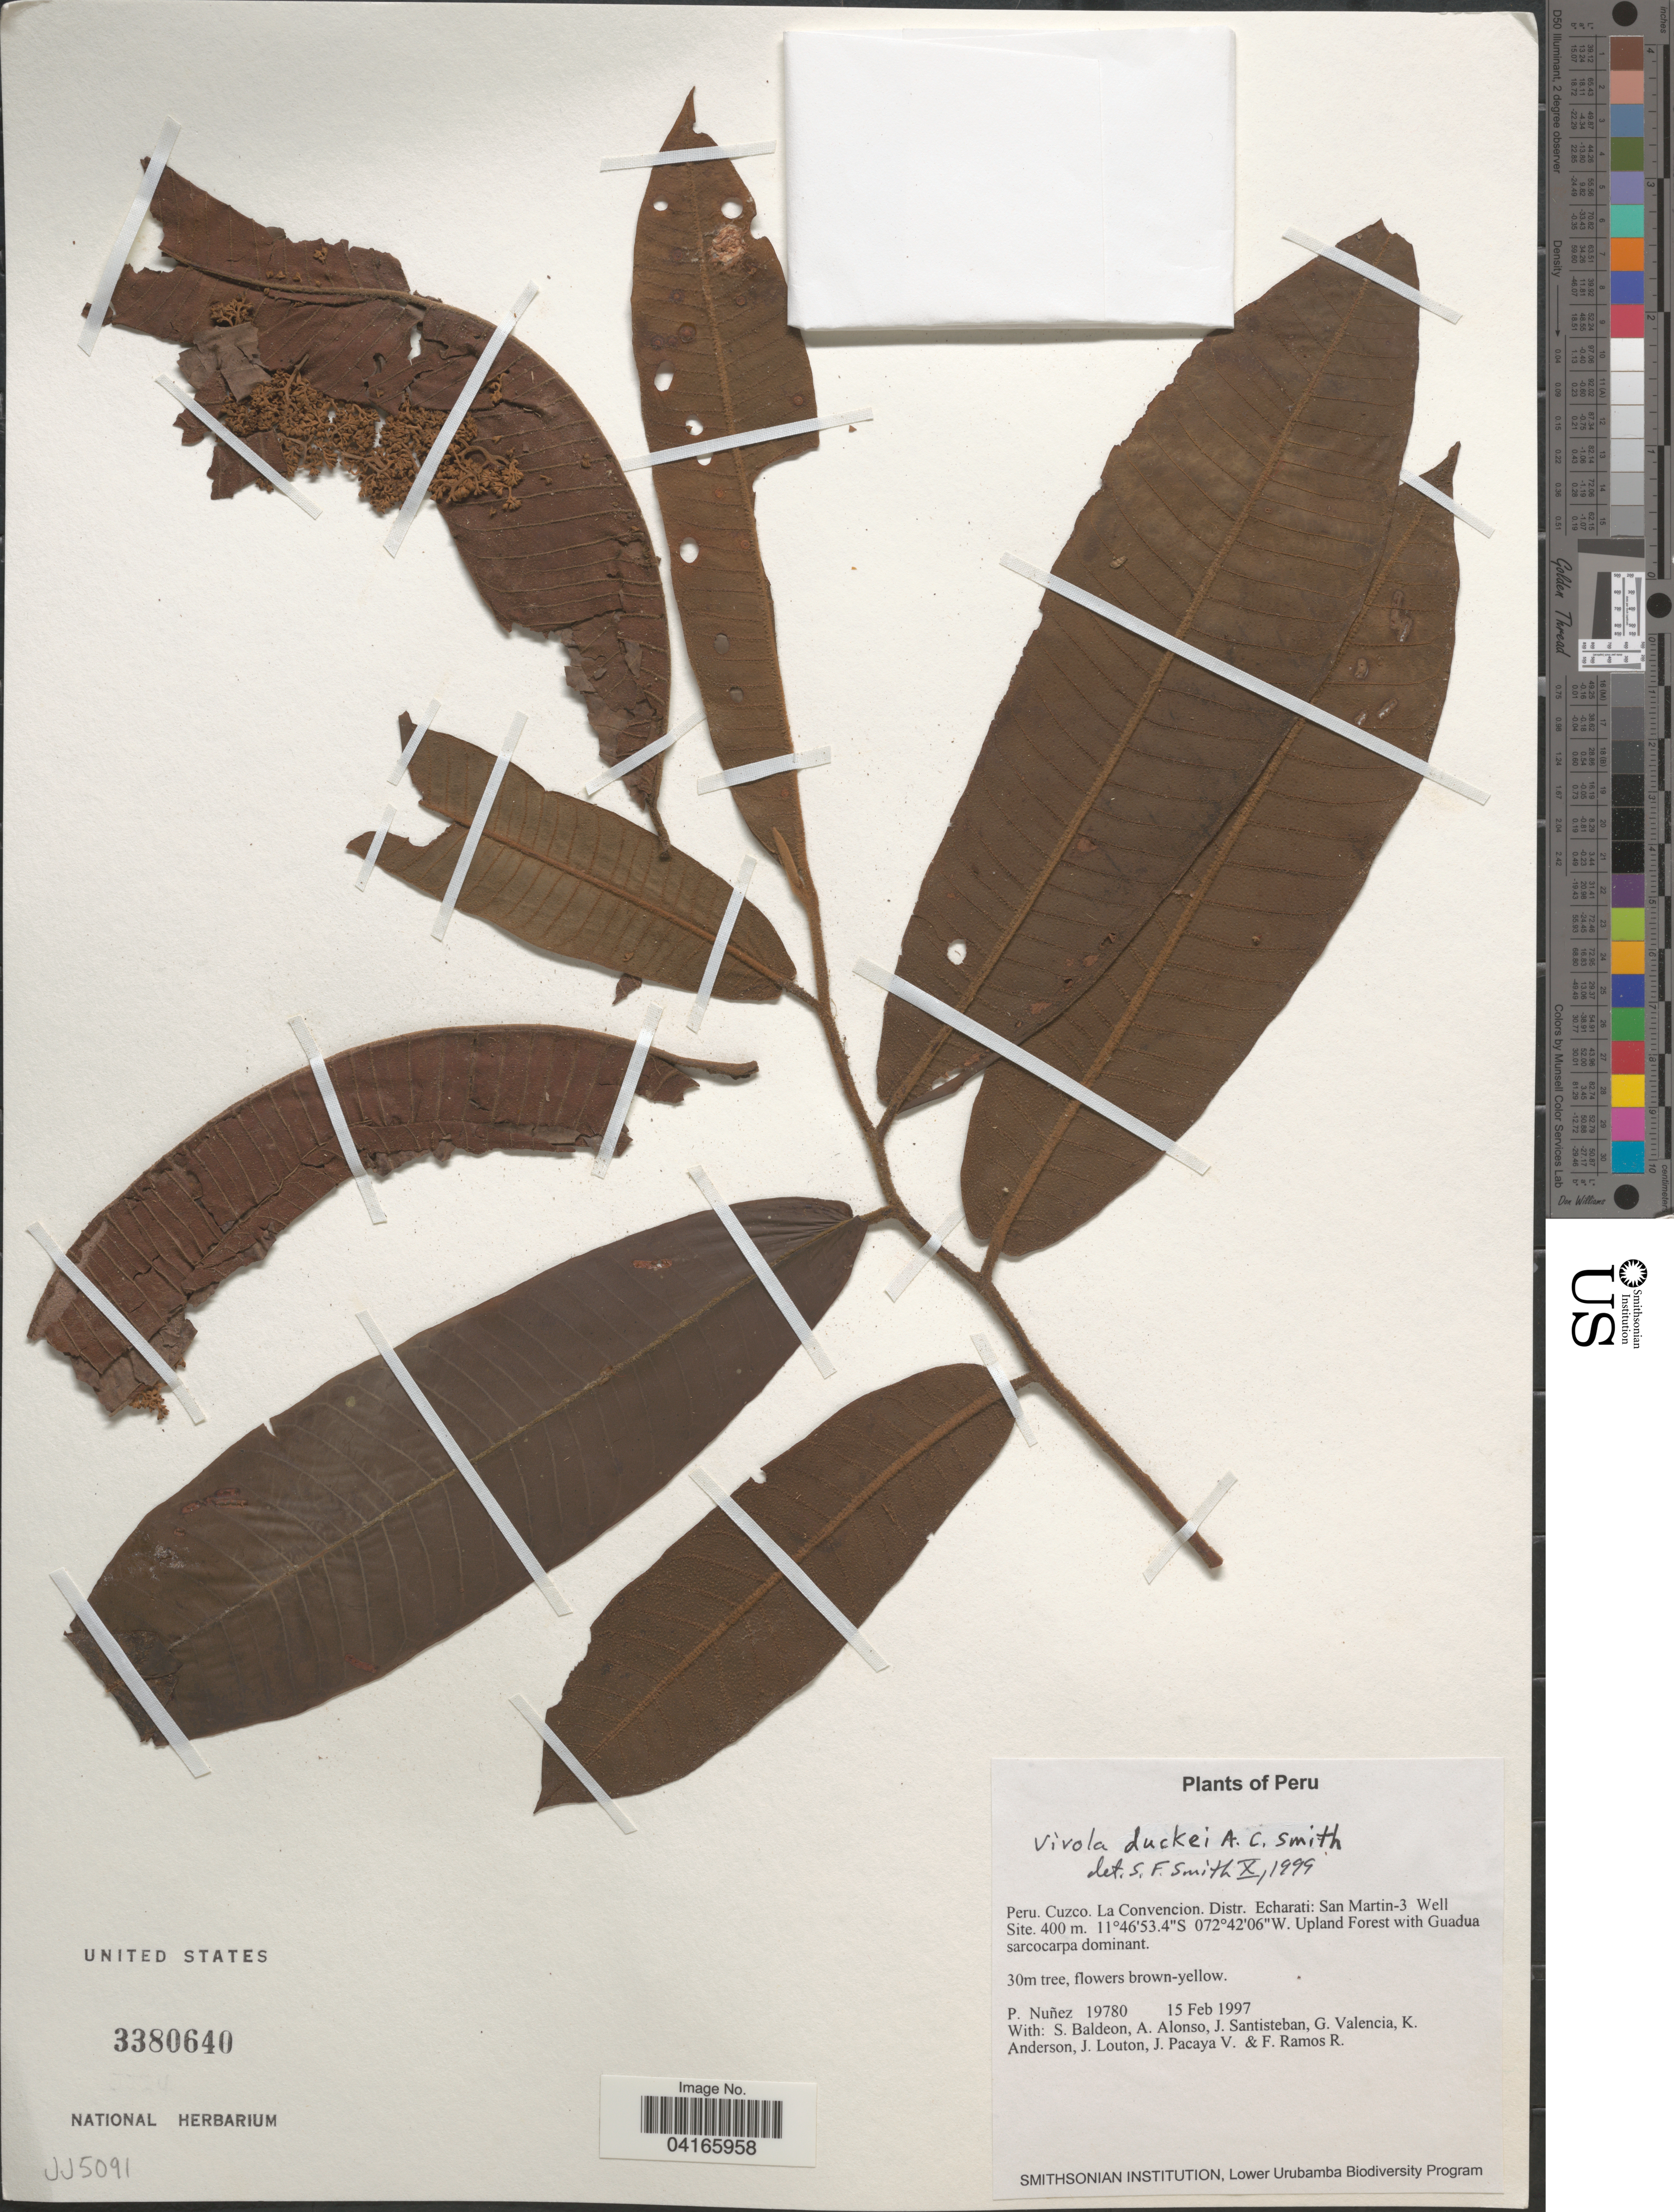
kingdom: Plantae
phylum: Tracheophyta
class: Magnoliopsida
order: Magnoliales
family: Myristicaceae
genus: Virola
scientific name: Virola duckei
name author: A.C. Sm.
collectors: P. Nuñez V., S. Baldeon, A. Alonso, J. Santisteban & et al.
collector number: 19780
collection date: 1997-02-15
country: Peru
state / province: Cusco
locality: Cuzco. La Convencion. Distr. Echarati: San Martin-2 Well Site.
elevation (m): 400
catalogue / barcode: US 3380640